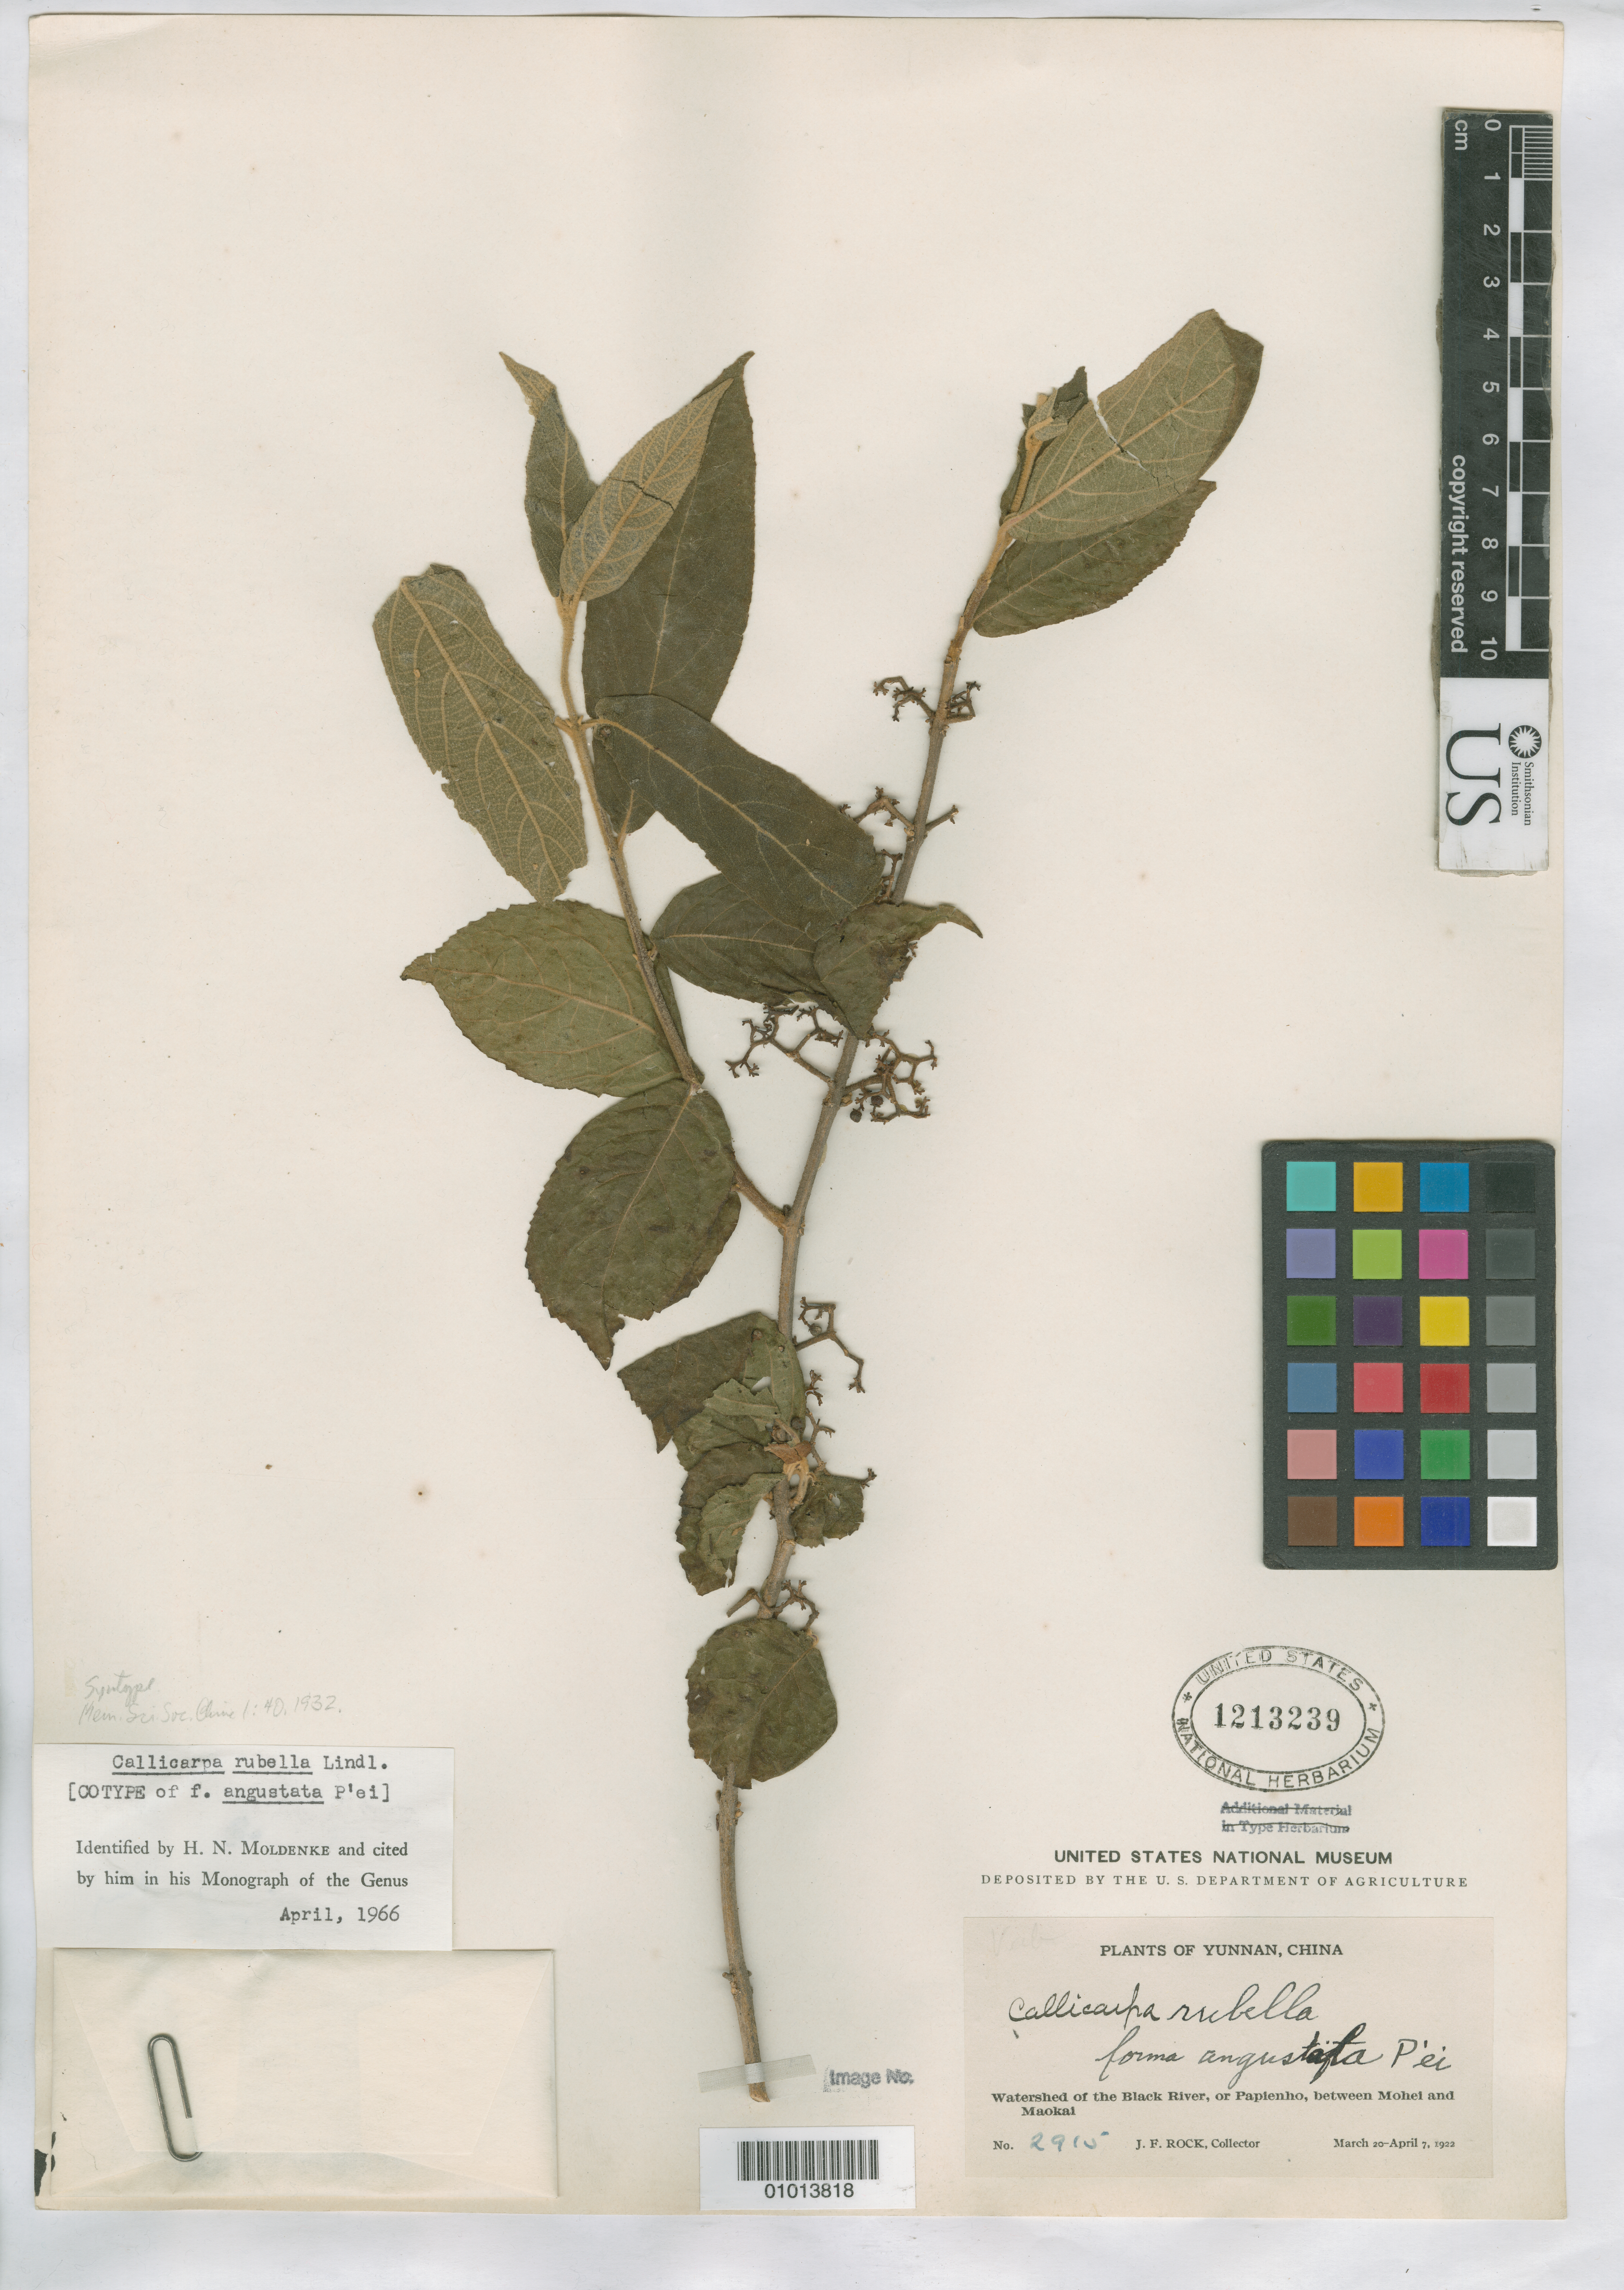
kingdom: Plantae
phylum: Tracheophyta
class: Magnoliopsida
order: Lamiales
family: Lamiaceae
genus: Callicarpa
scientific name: Callicarpa rubella f. angustata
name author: C. P'ei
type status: Syntype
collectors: J. F. Rock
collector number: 2915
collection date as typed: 20 Mar 1922 to 07 Apr 1922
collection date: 1922-03-20/1922-04-07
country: China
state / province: Yunnan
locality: Watershed of the Black River, or Papienho, between Mohei and Maokai.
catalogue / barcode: US 1213239